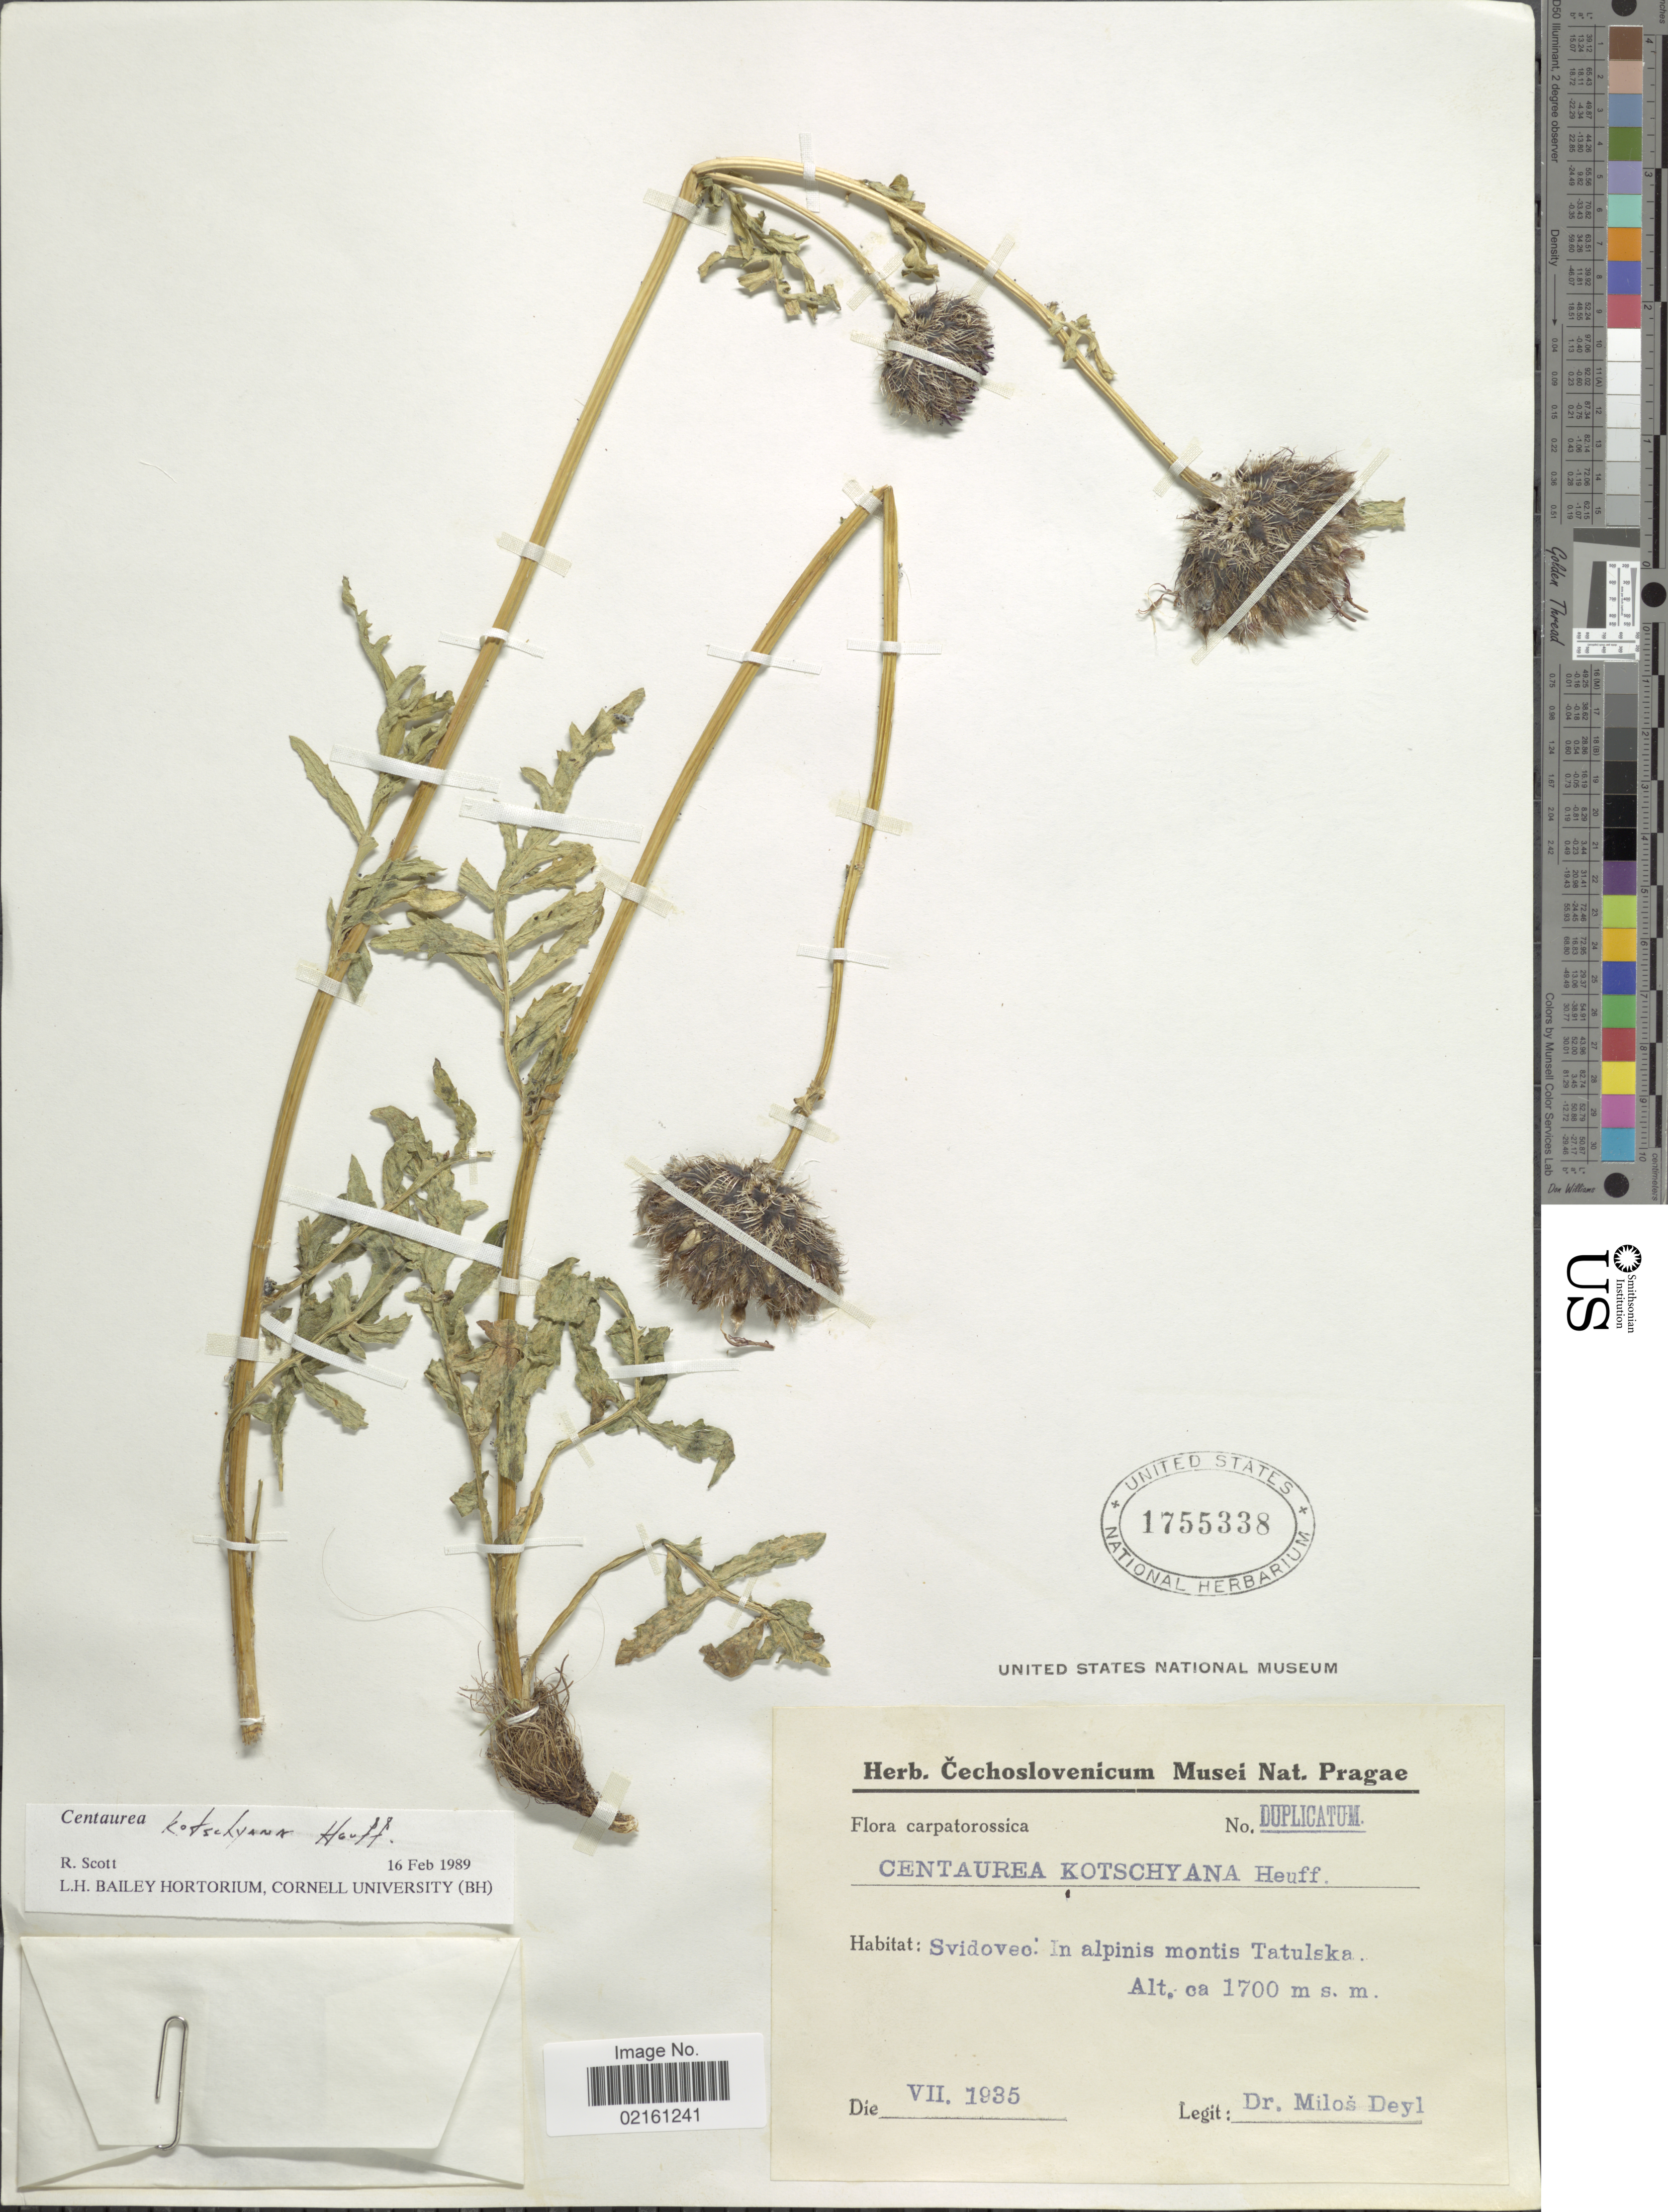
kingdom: Plantae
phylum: Tracheophyta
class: Magnoliopsida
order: Asterales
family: Asteraceae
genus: Centaurea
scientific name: Centaurea kotschyana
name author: Heuff.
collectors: M. Deyl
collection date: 1935-07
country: Ukraine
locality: Carpatorossica, Svidoveo, montis Tatulska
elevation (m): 1700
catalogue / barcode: US 1755338